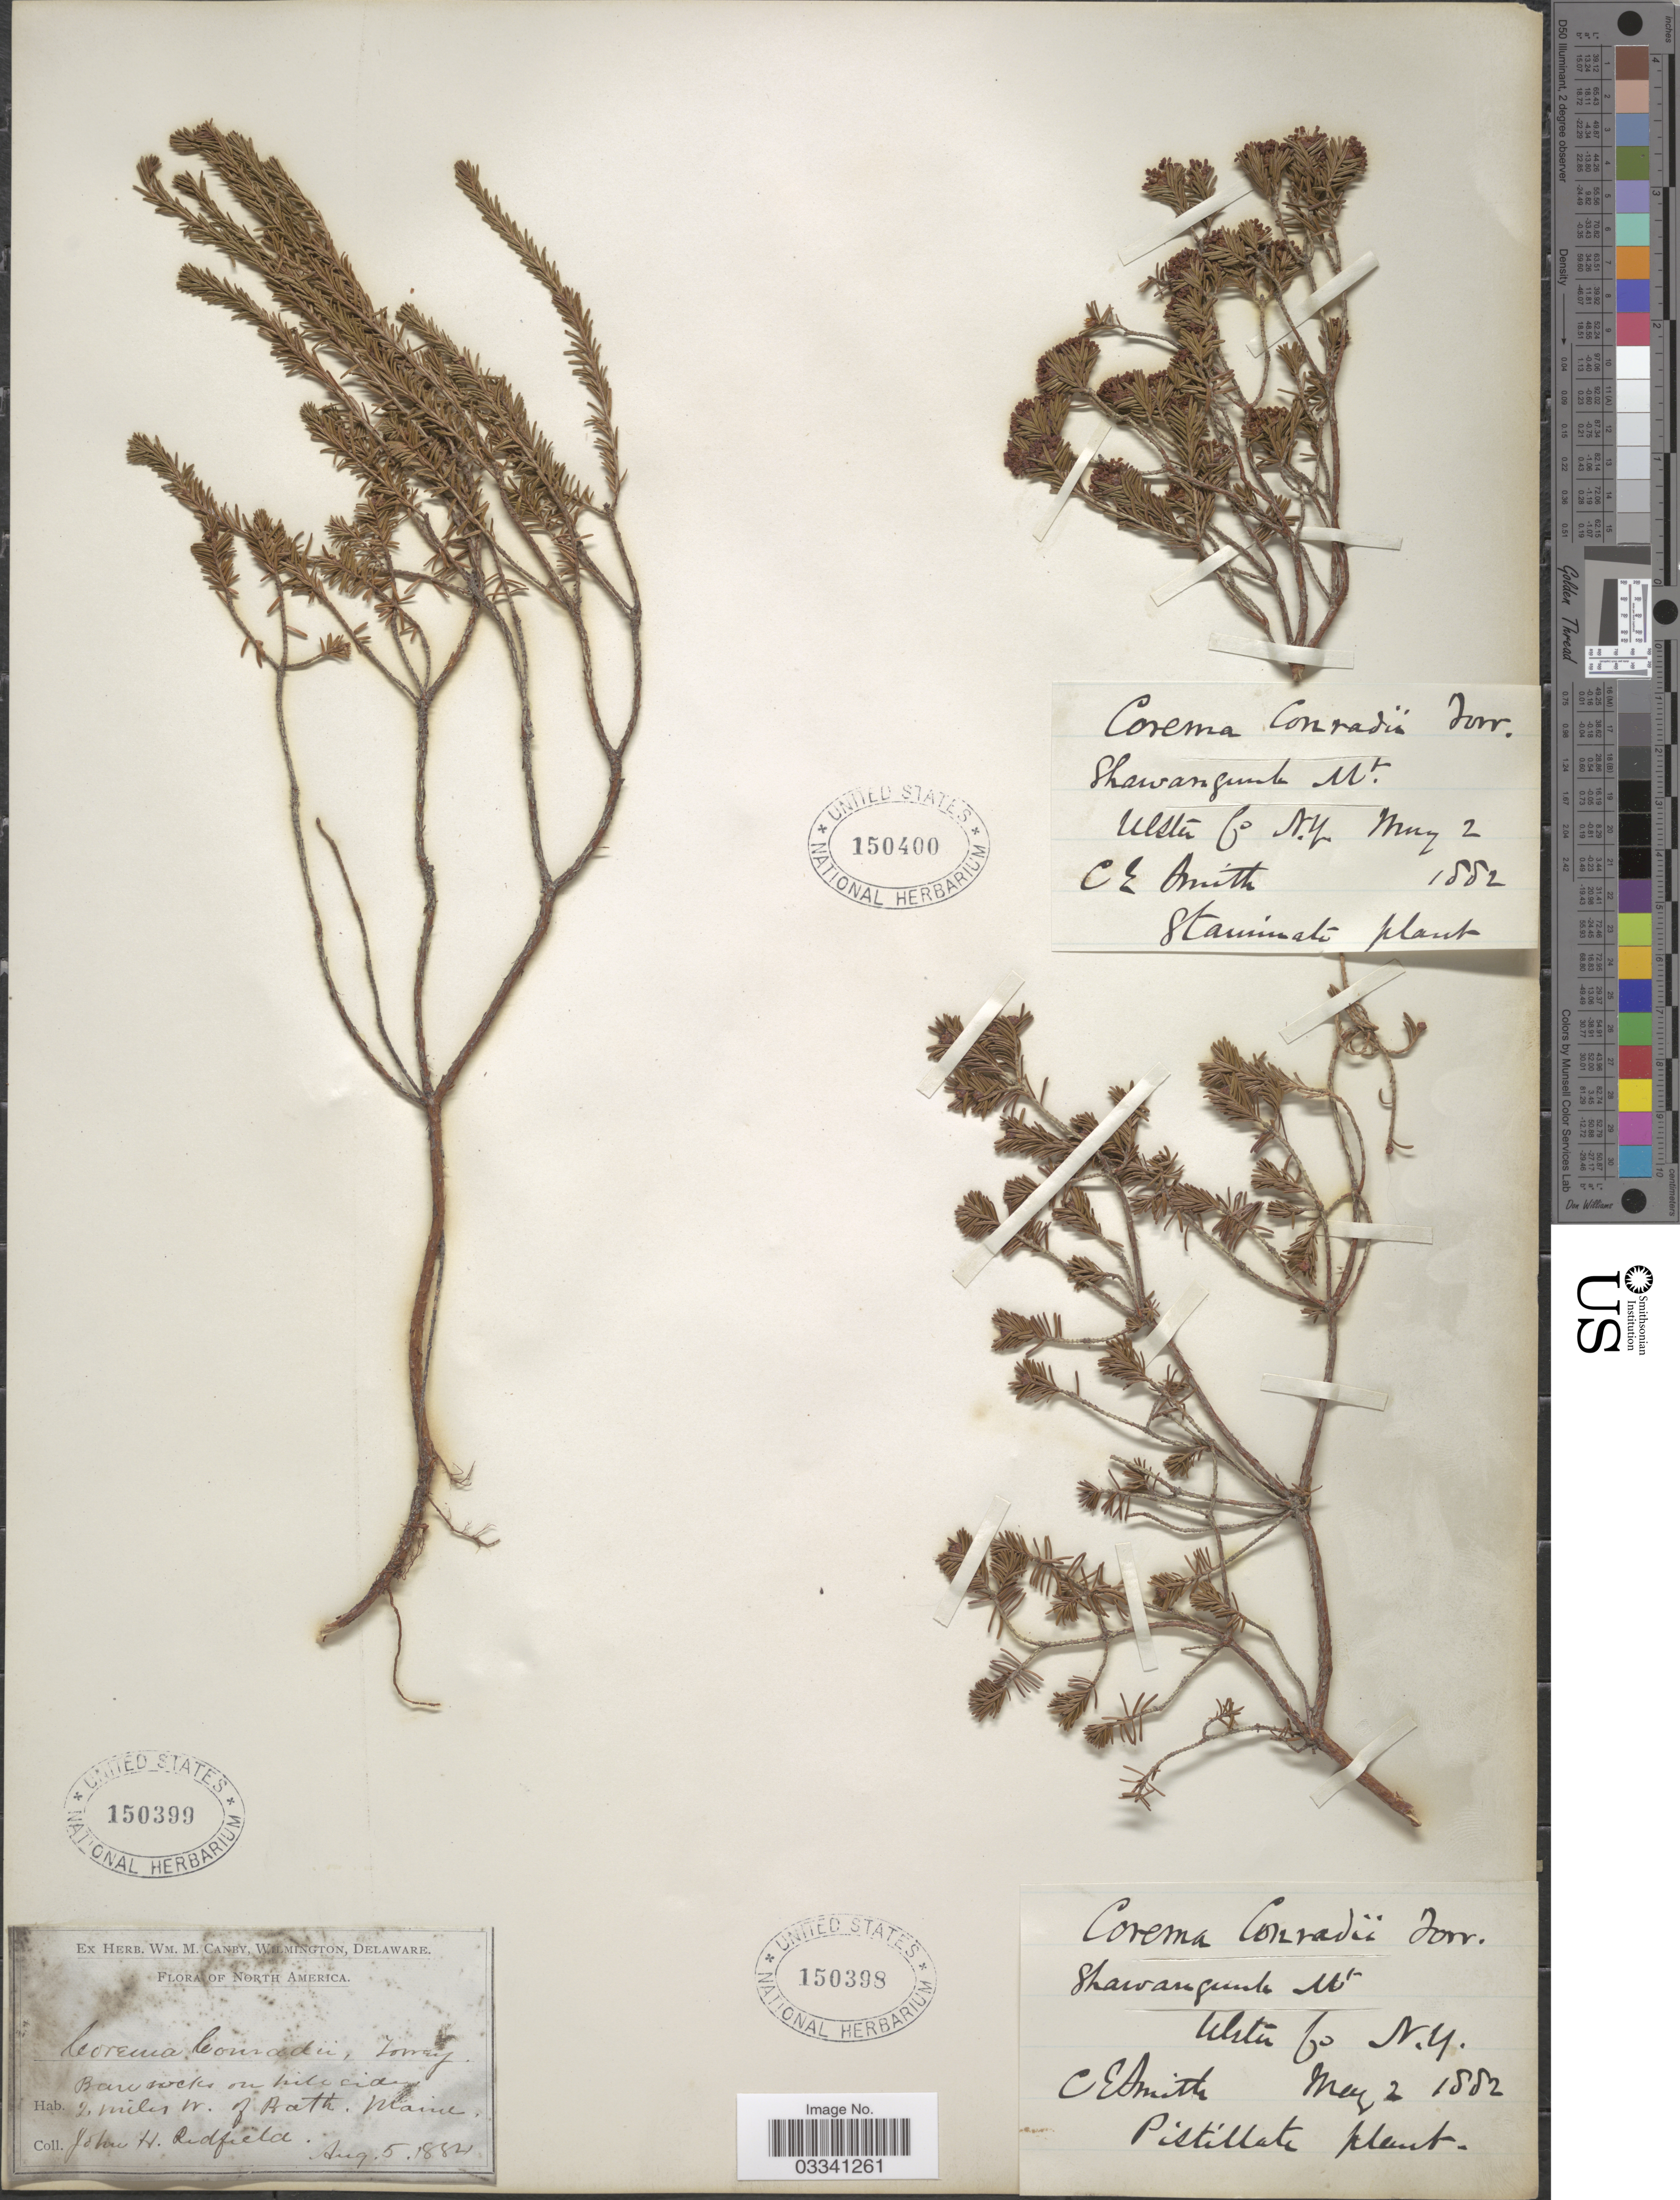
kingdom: Plantae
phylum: Tracheophyta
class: Magnoliopsida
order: Ericales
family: Ericaceae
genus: Corema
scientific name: Corema conradii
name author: Torr.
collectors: C. E. Smith Jr.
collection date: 1882-05-02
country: United States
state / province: New York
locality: Shawangunk Mt. Ulster Co.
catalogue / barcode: US 150398